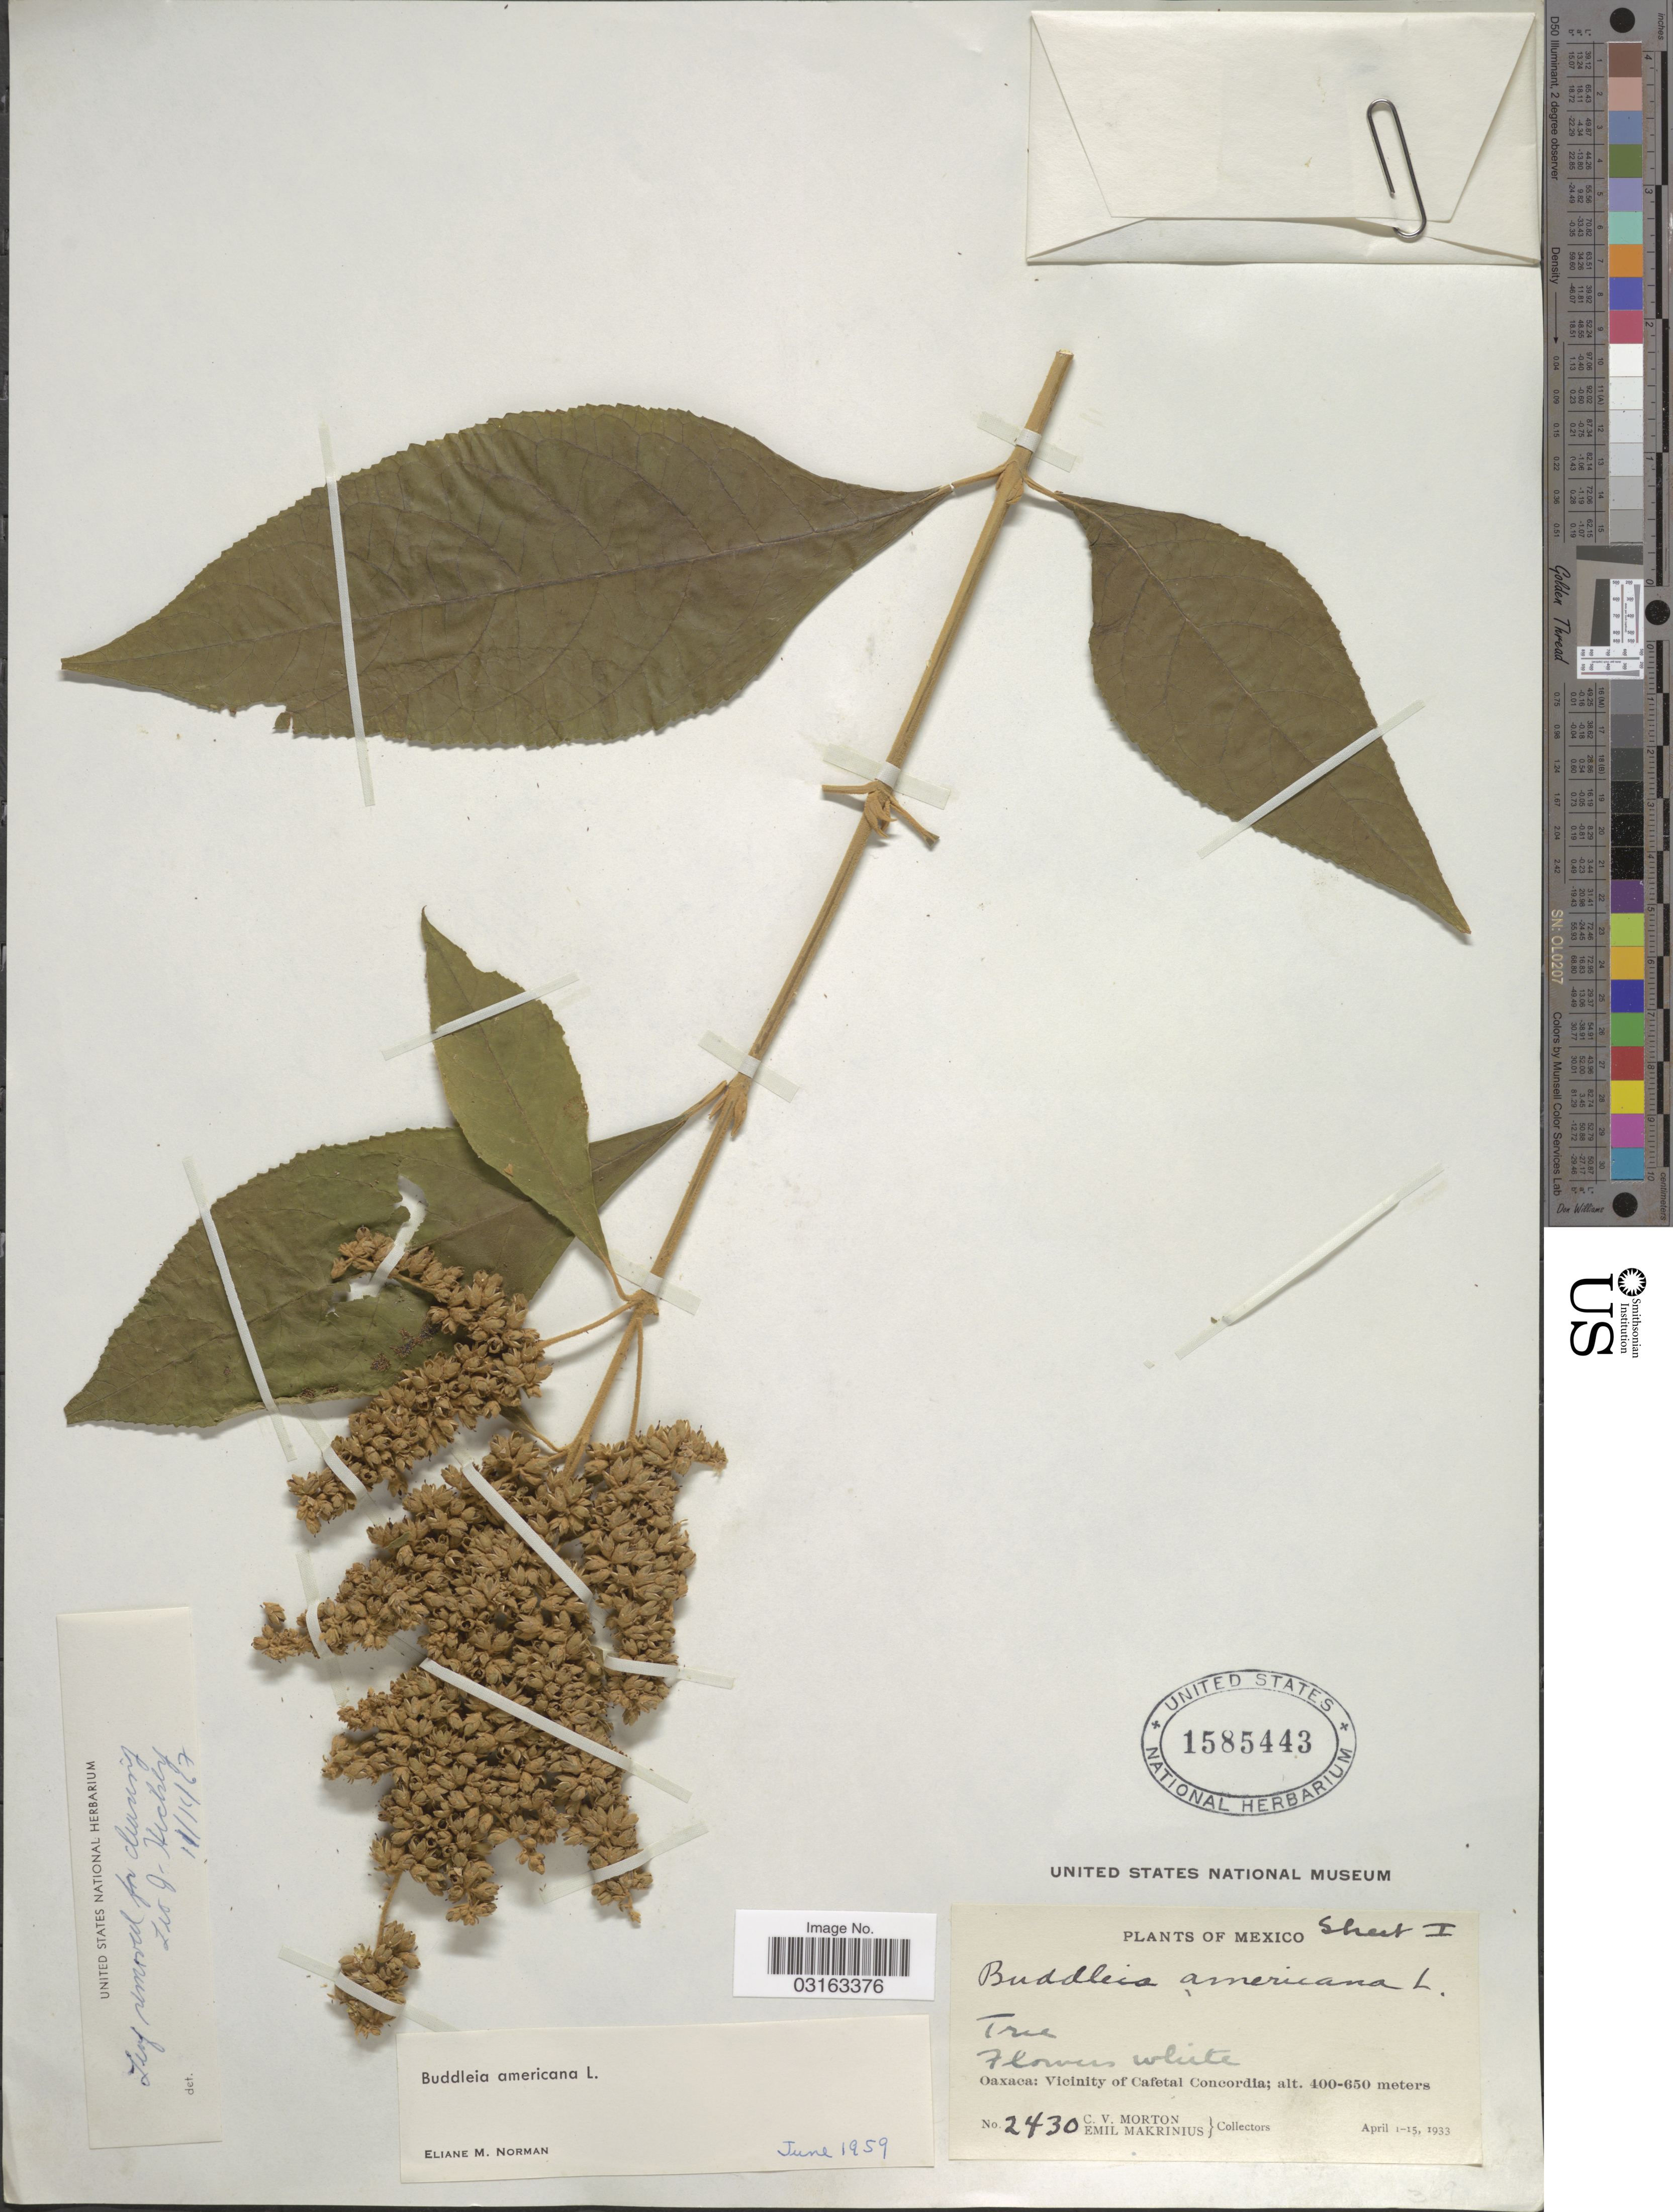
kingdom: Plantae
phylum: Tracheophyta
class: Magnoliopsida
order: Lamiales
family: Scrophulariaceae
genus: Buddleja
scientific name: Buddleja americana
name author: L.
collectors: C. V. Morton & E. Makrinius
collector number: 2430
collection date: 1933-04-01/1933-04-15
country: Mexico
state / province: Oaxaca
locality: Vicinity of Cafetal Concordia.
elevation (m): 400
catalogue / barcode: US 1585443